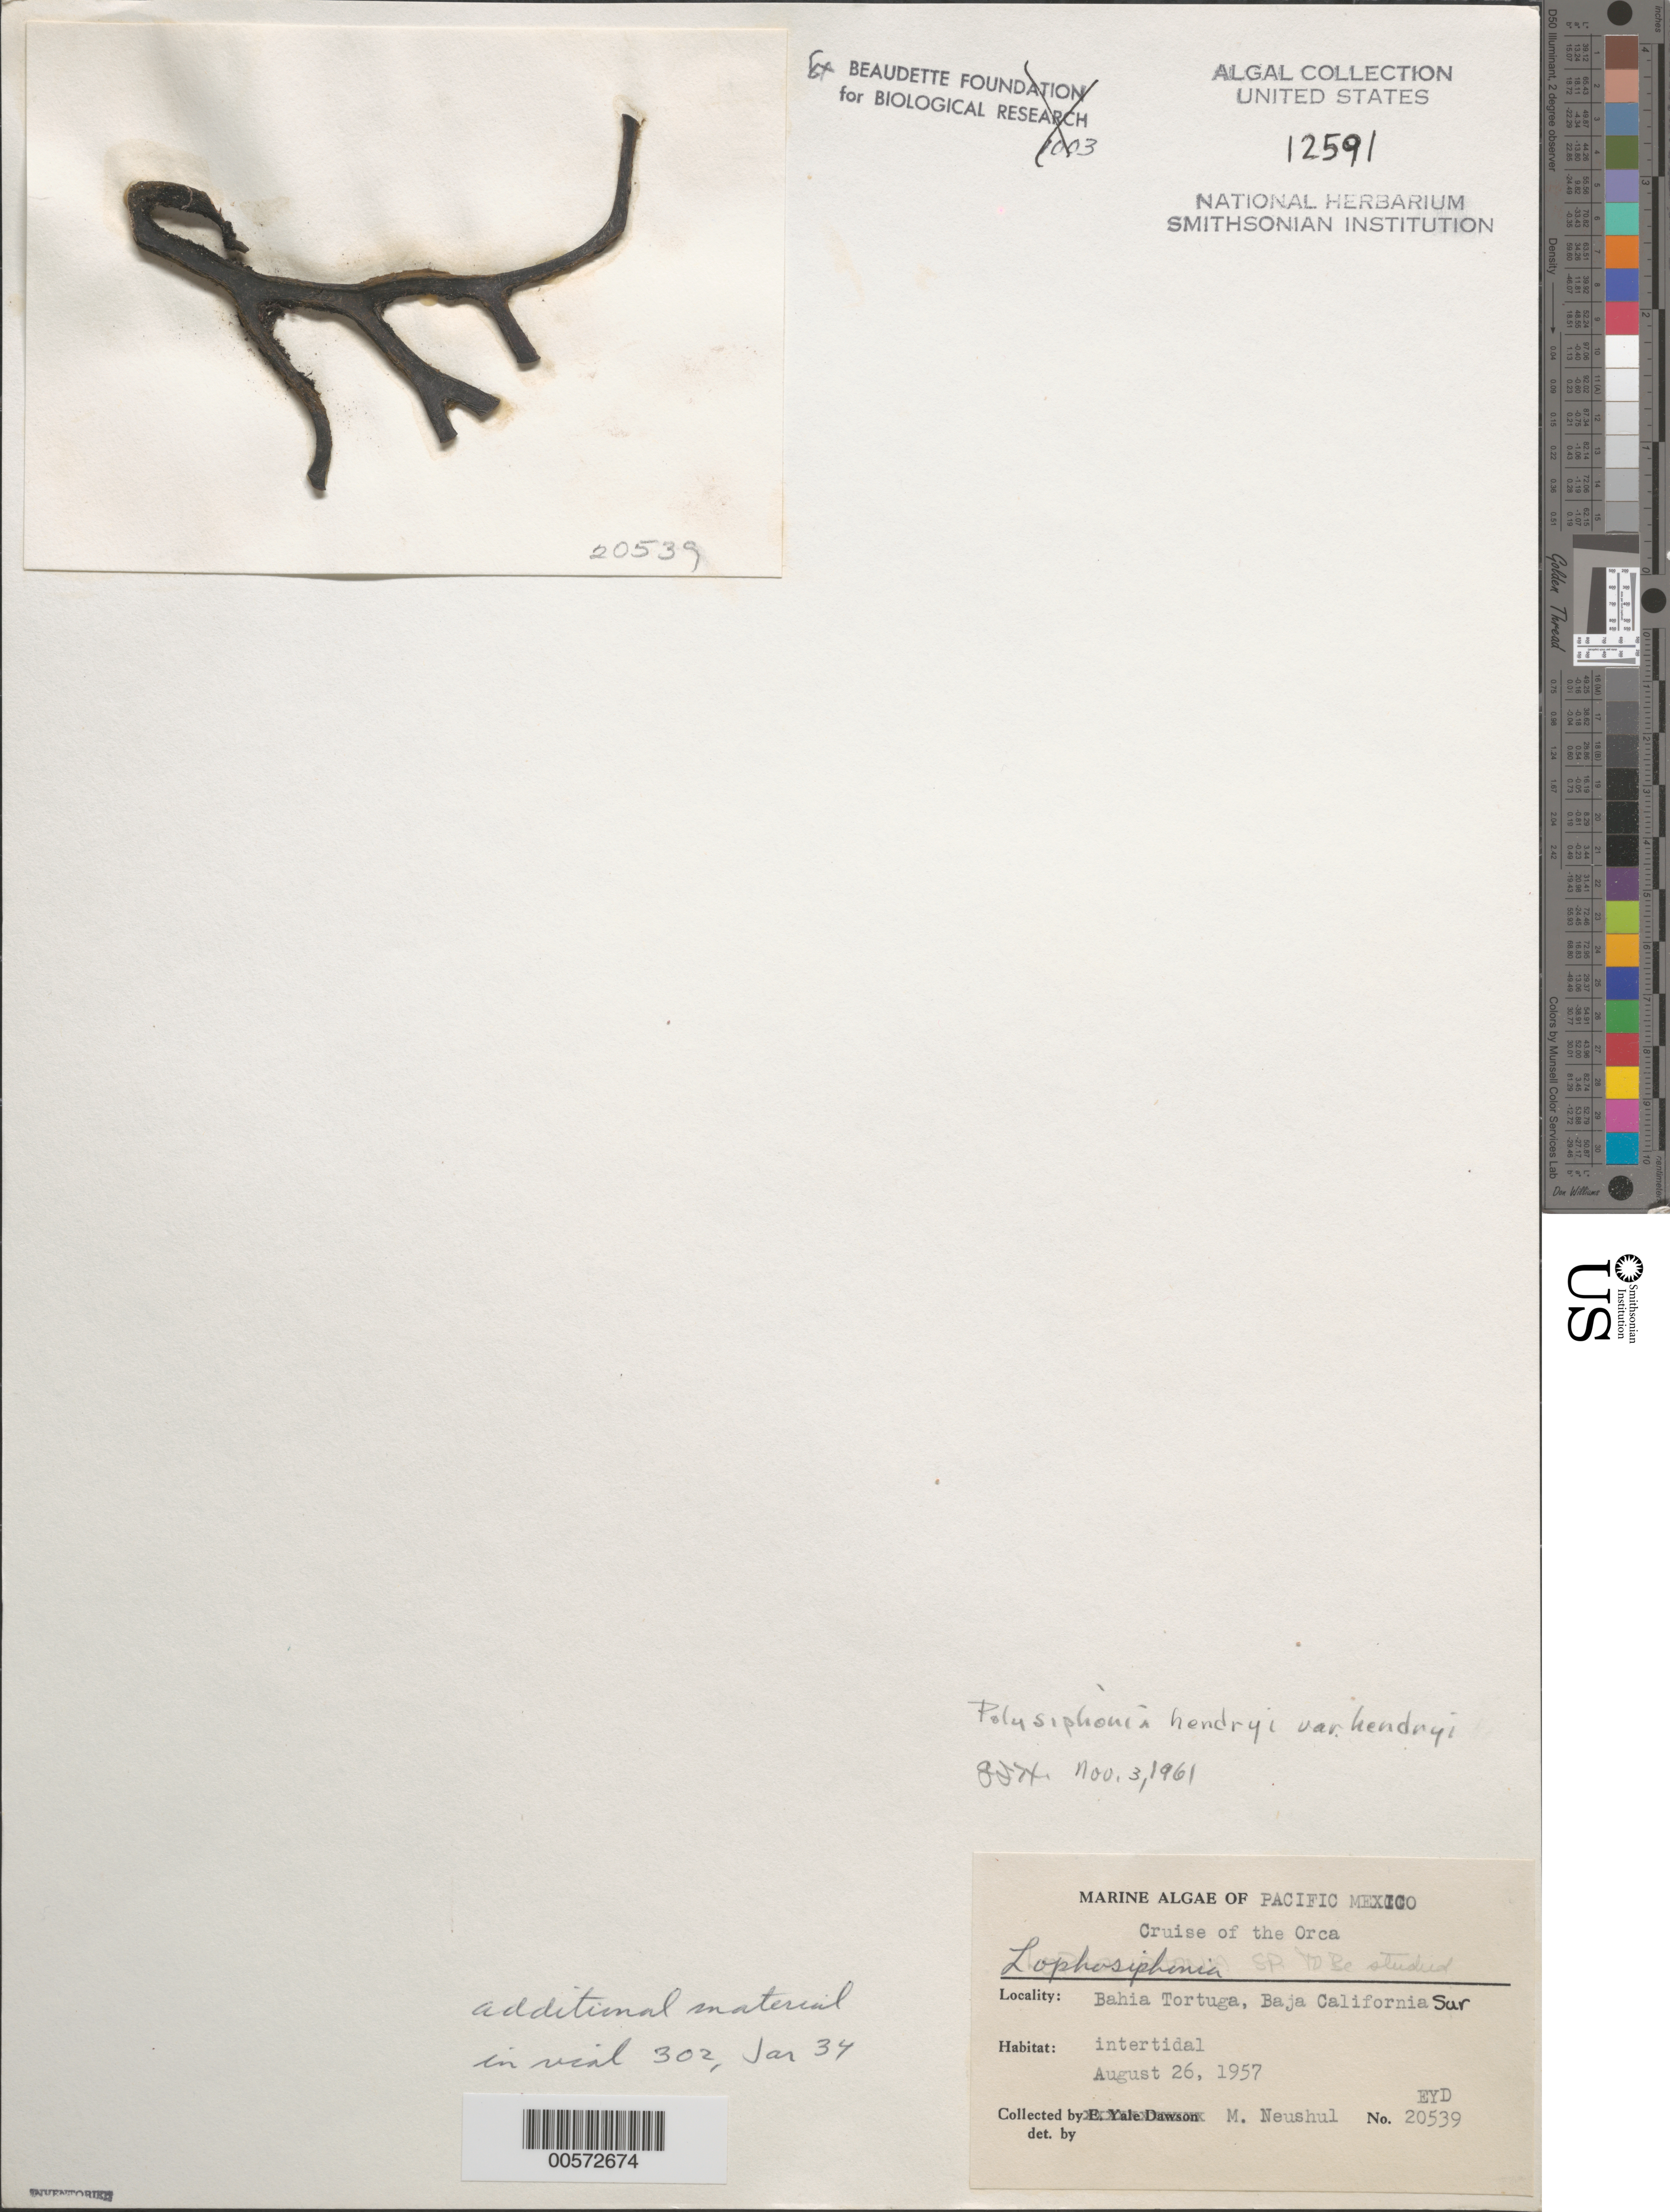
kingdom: Plantae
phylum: Rhodophyta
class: Florideophyceae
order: Ceramiales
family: Rhodomelaceae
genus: Vertebrata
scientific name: Vertebrata hendryi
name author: (N.L. Gardner) Savoie & G.W. Saunders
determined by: Algae name updating Project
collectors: M. Neushul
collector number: EYD 20539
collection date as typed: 26 Aug 1957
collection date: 1957-08-26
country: Mexico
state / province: Baja California Sur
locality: Bahia Tortuga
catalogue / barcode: US 12591